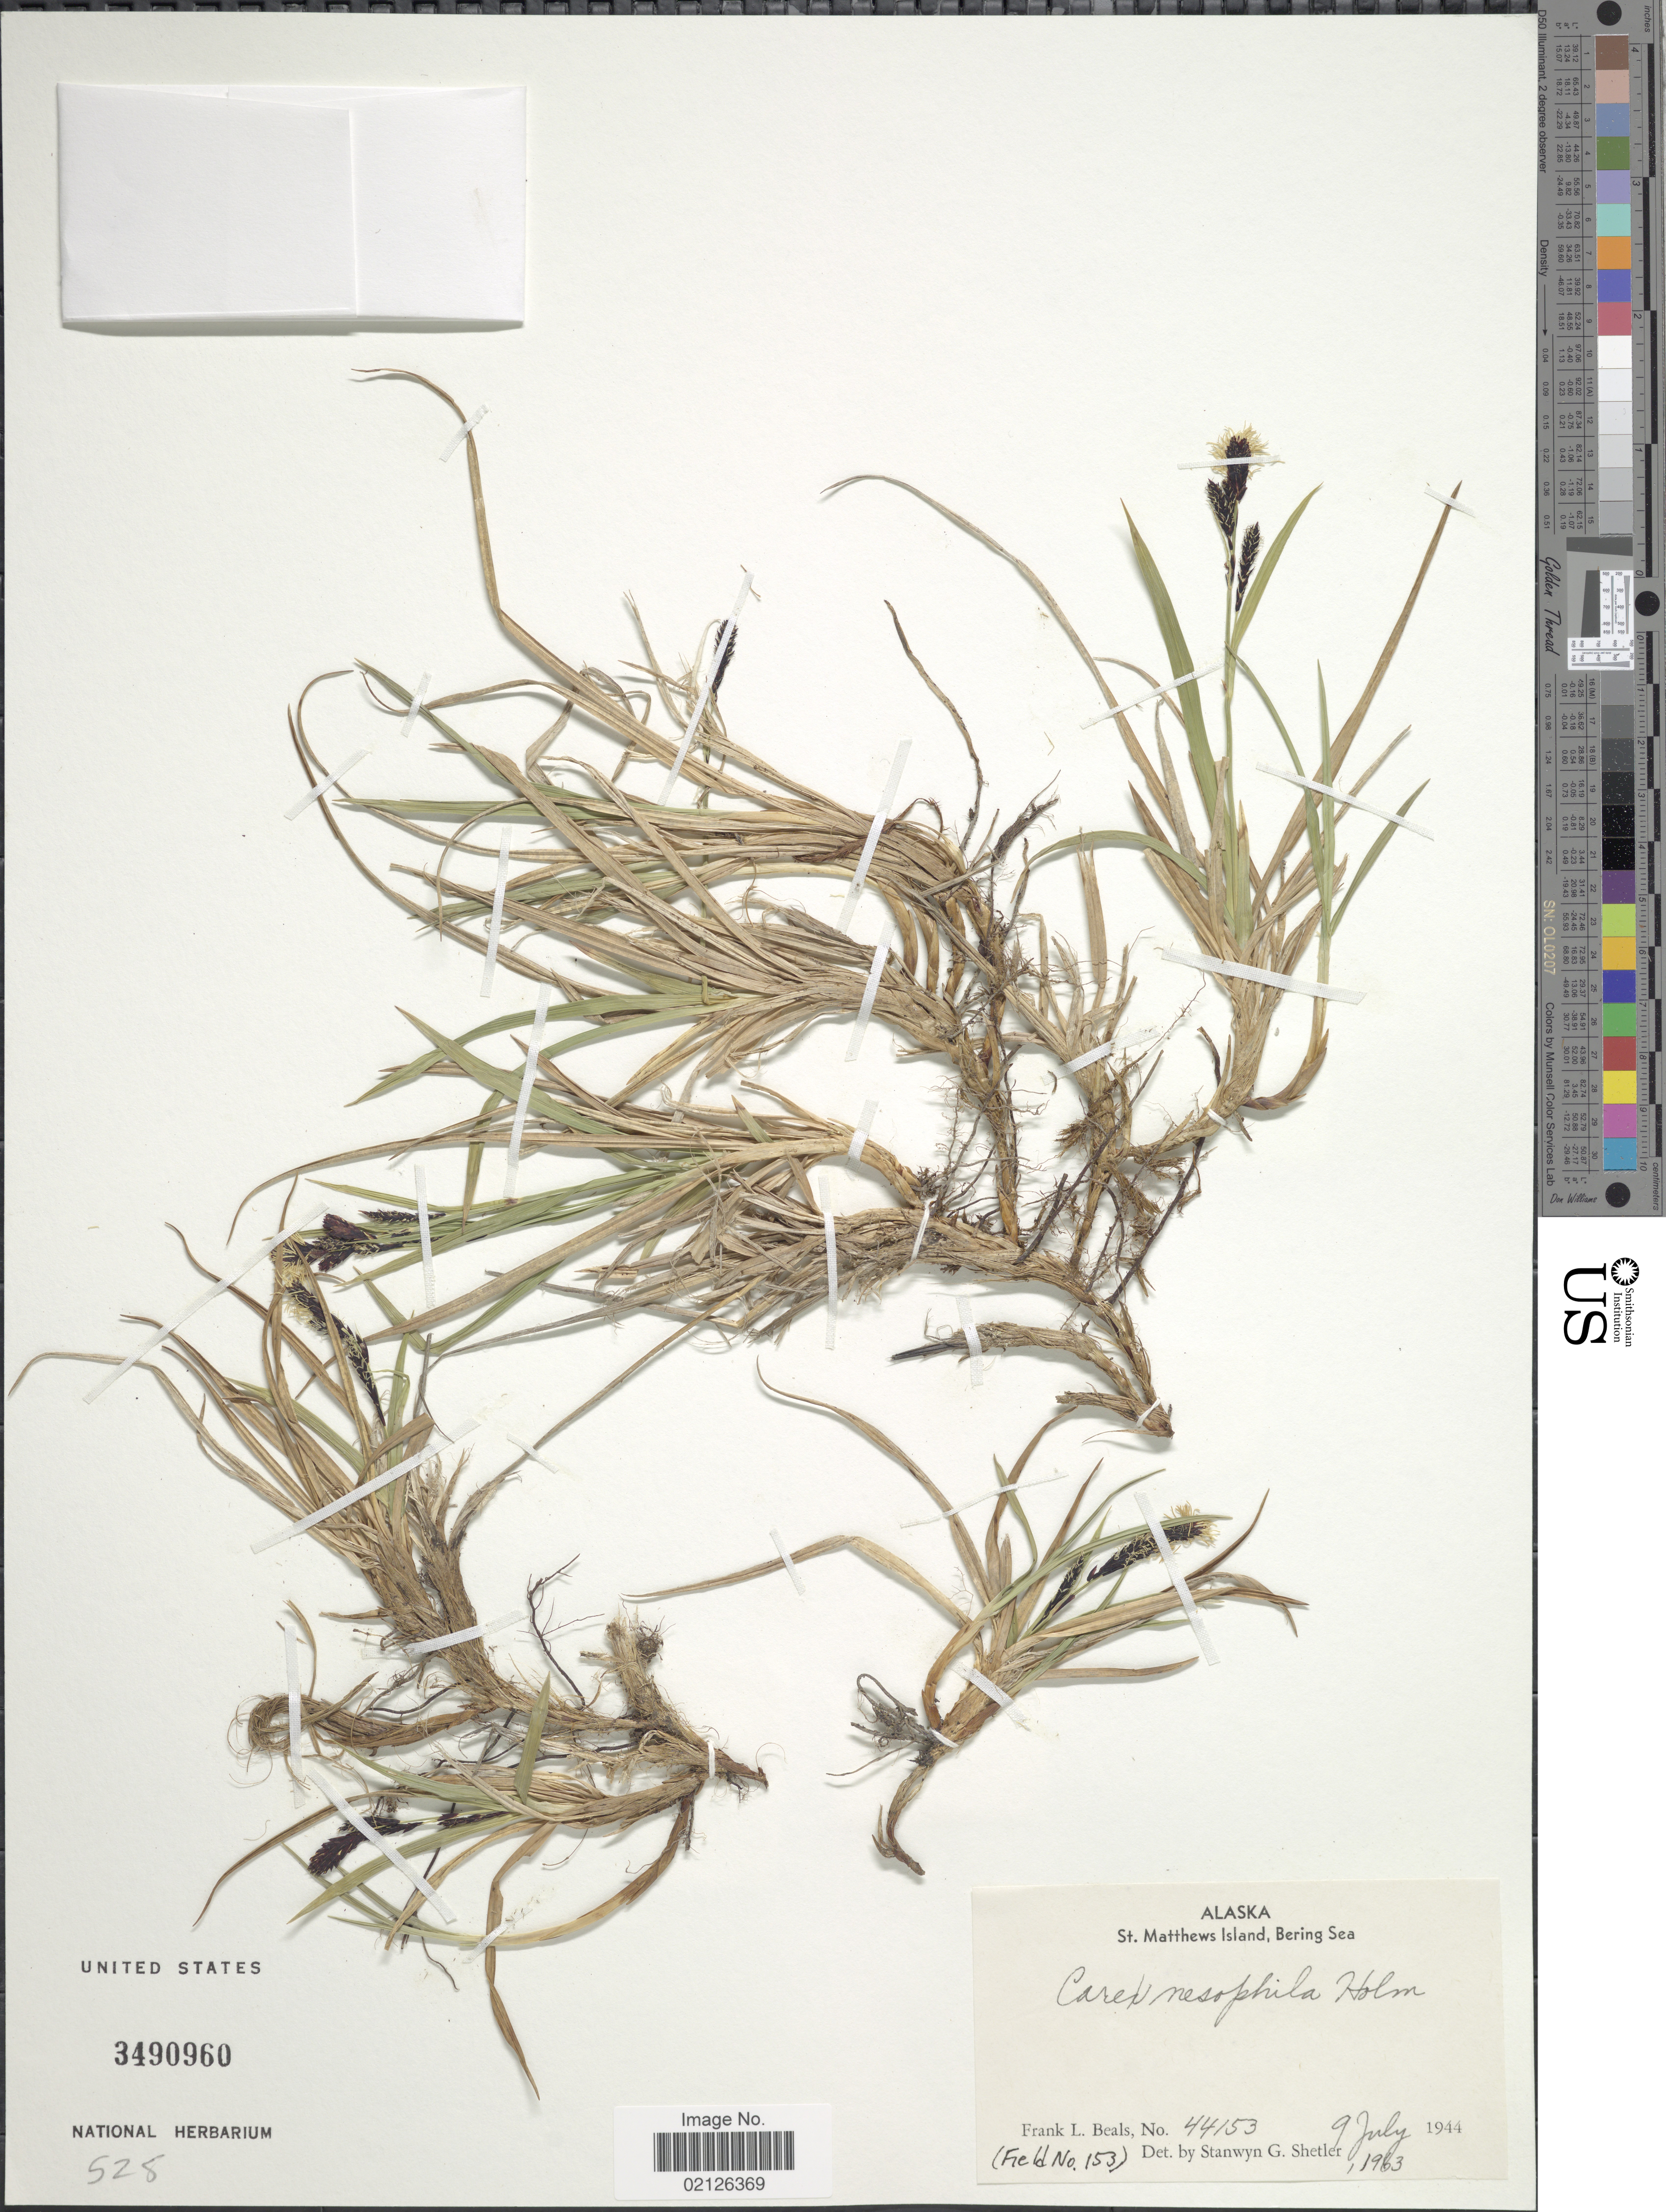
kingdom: Plantae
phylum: Tracheophyta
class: Liliopsida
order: Poales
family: Cyperaceae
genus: Carex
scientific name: Carex microchaeta subsp. nesophila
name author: (Holm) D.F. Murray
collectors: F. Beals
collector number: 44153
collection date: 1944-07-09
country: United States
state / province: Alaska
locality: St Matthews Island, Bering Sea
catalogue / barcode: US 3490960